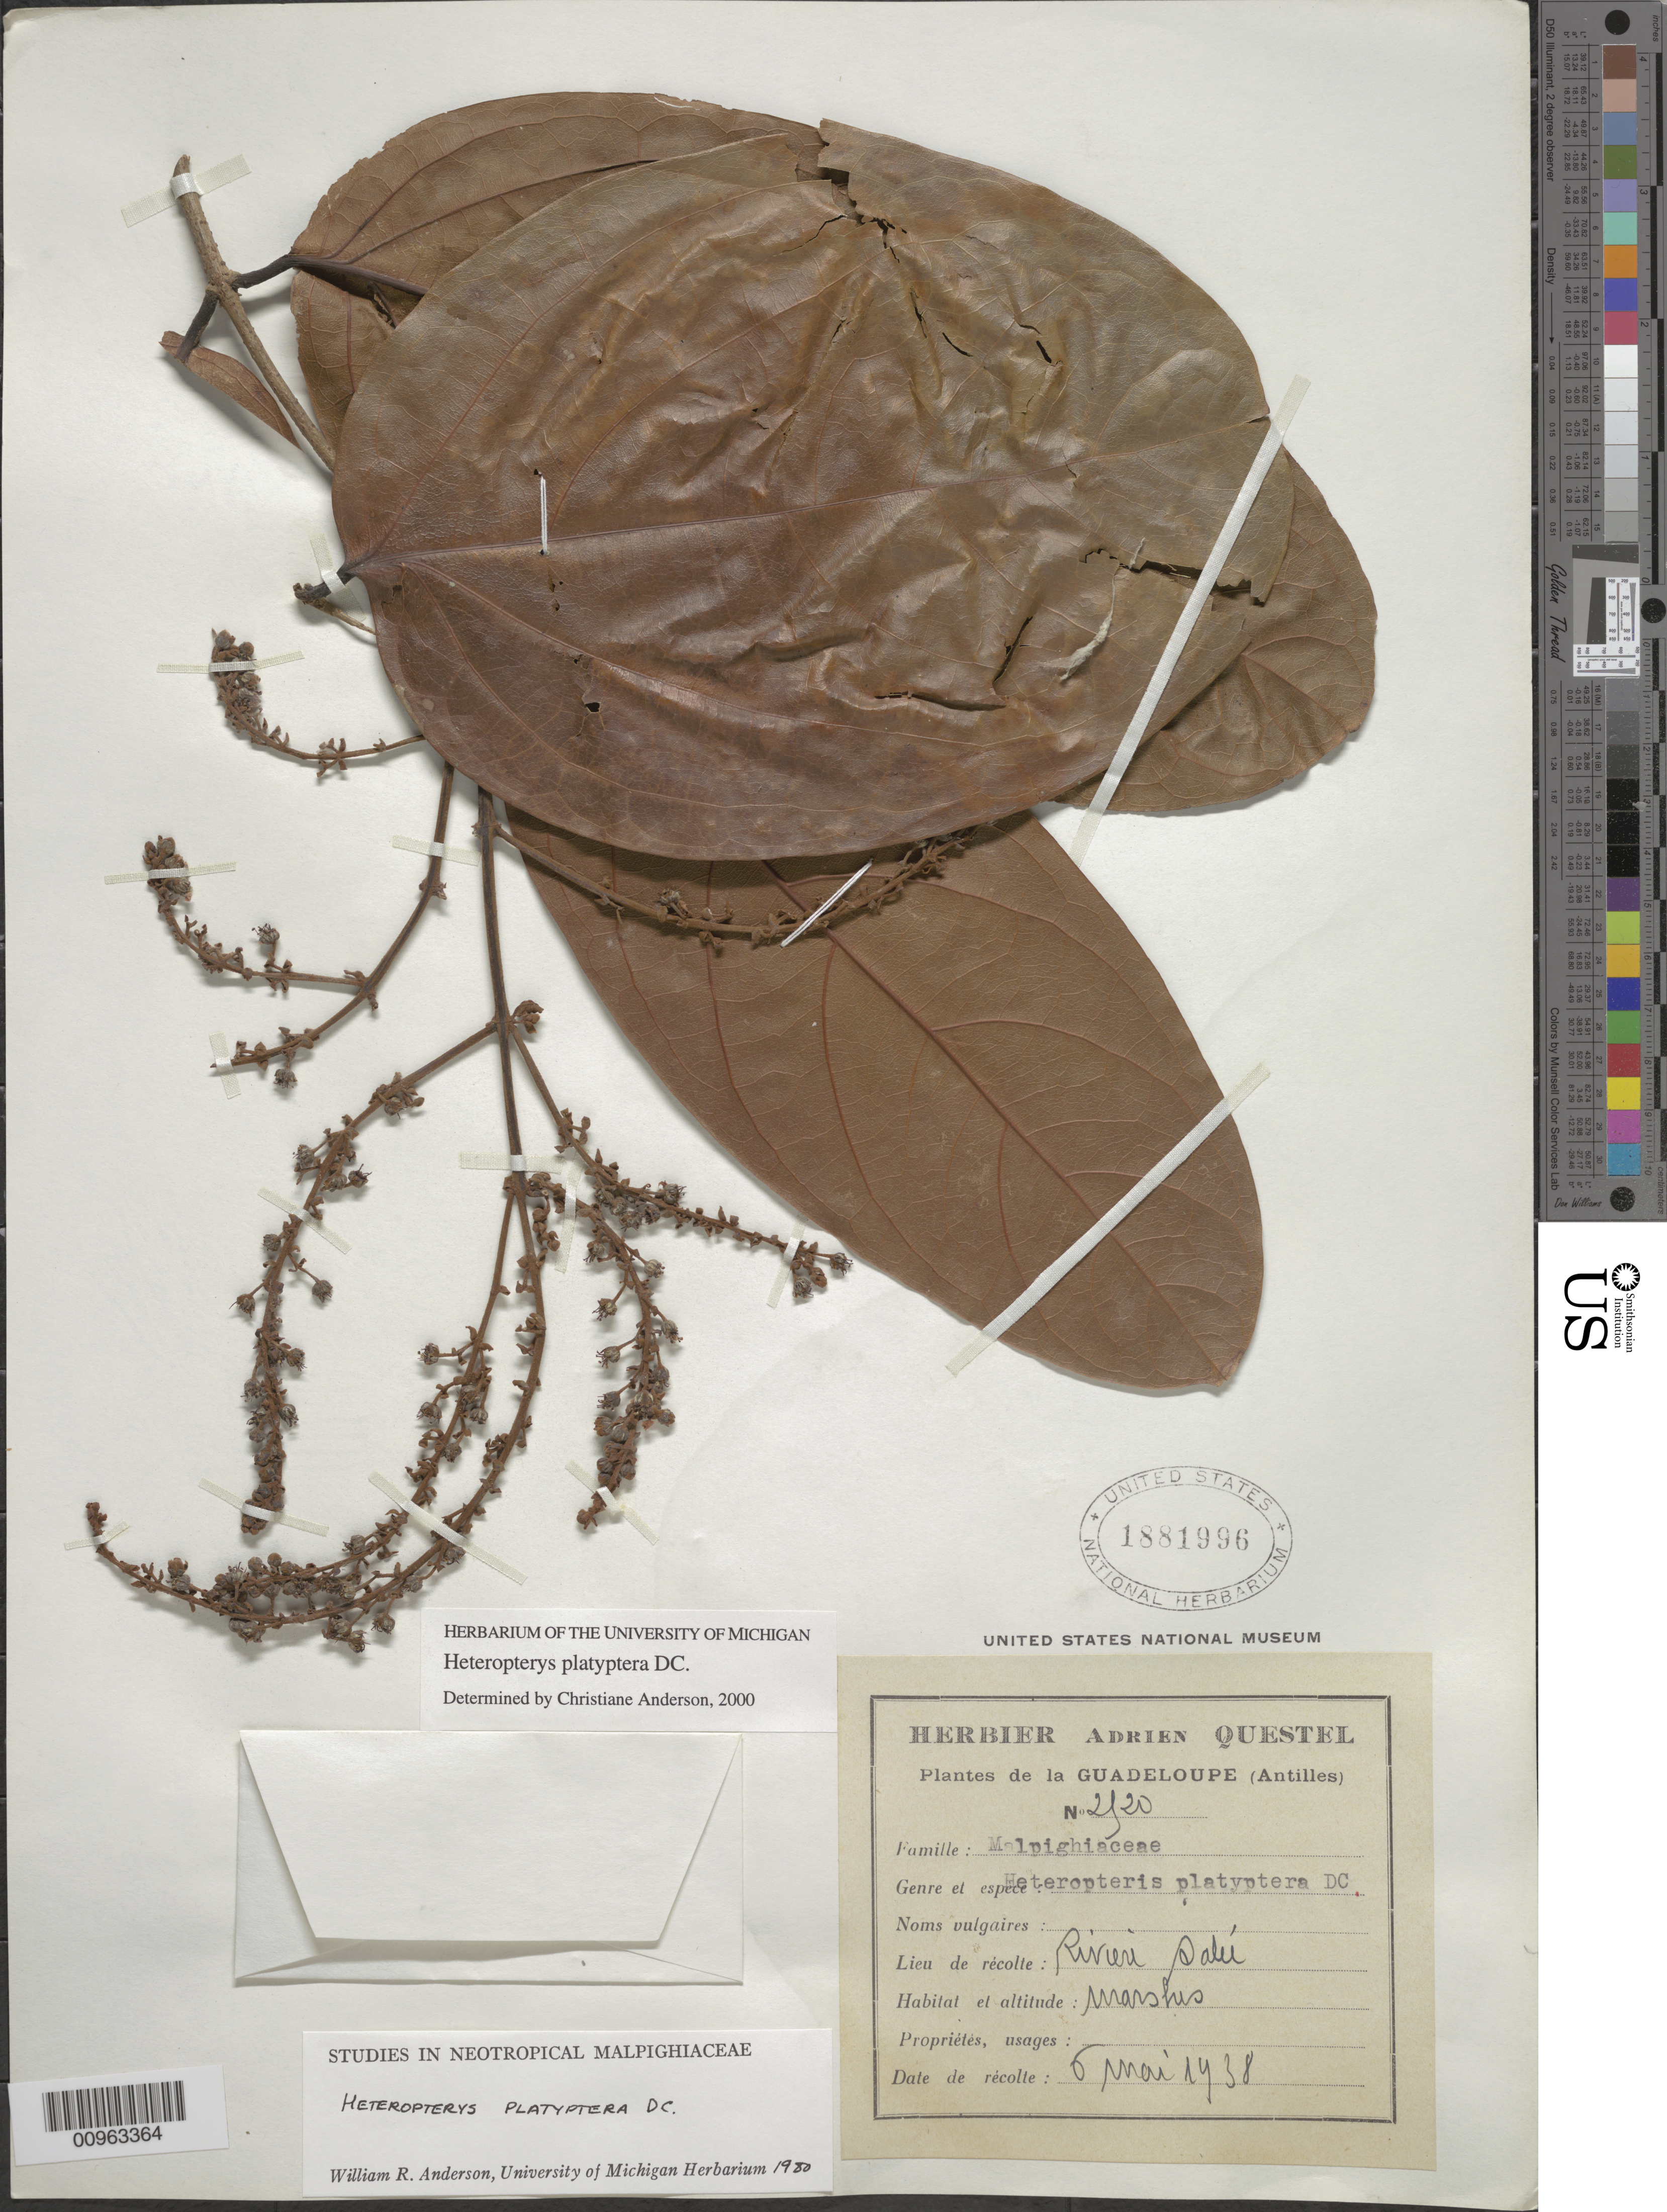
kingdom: Plantae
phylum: Tracheophyta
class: Magnoliopsida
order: Malpighiales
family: Malpighiaceae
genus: Heteropterys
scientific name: Heteropterys platyptera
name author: DC.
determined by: Anderson, W. R., (MICH), University of Michigan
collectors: A. Questel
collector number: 2520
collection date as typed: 06 May 1938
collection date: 1938-05-06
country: Guadeloupe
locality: Rivière Saleé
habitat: Marshes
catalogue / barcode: US 1881996